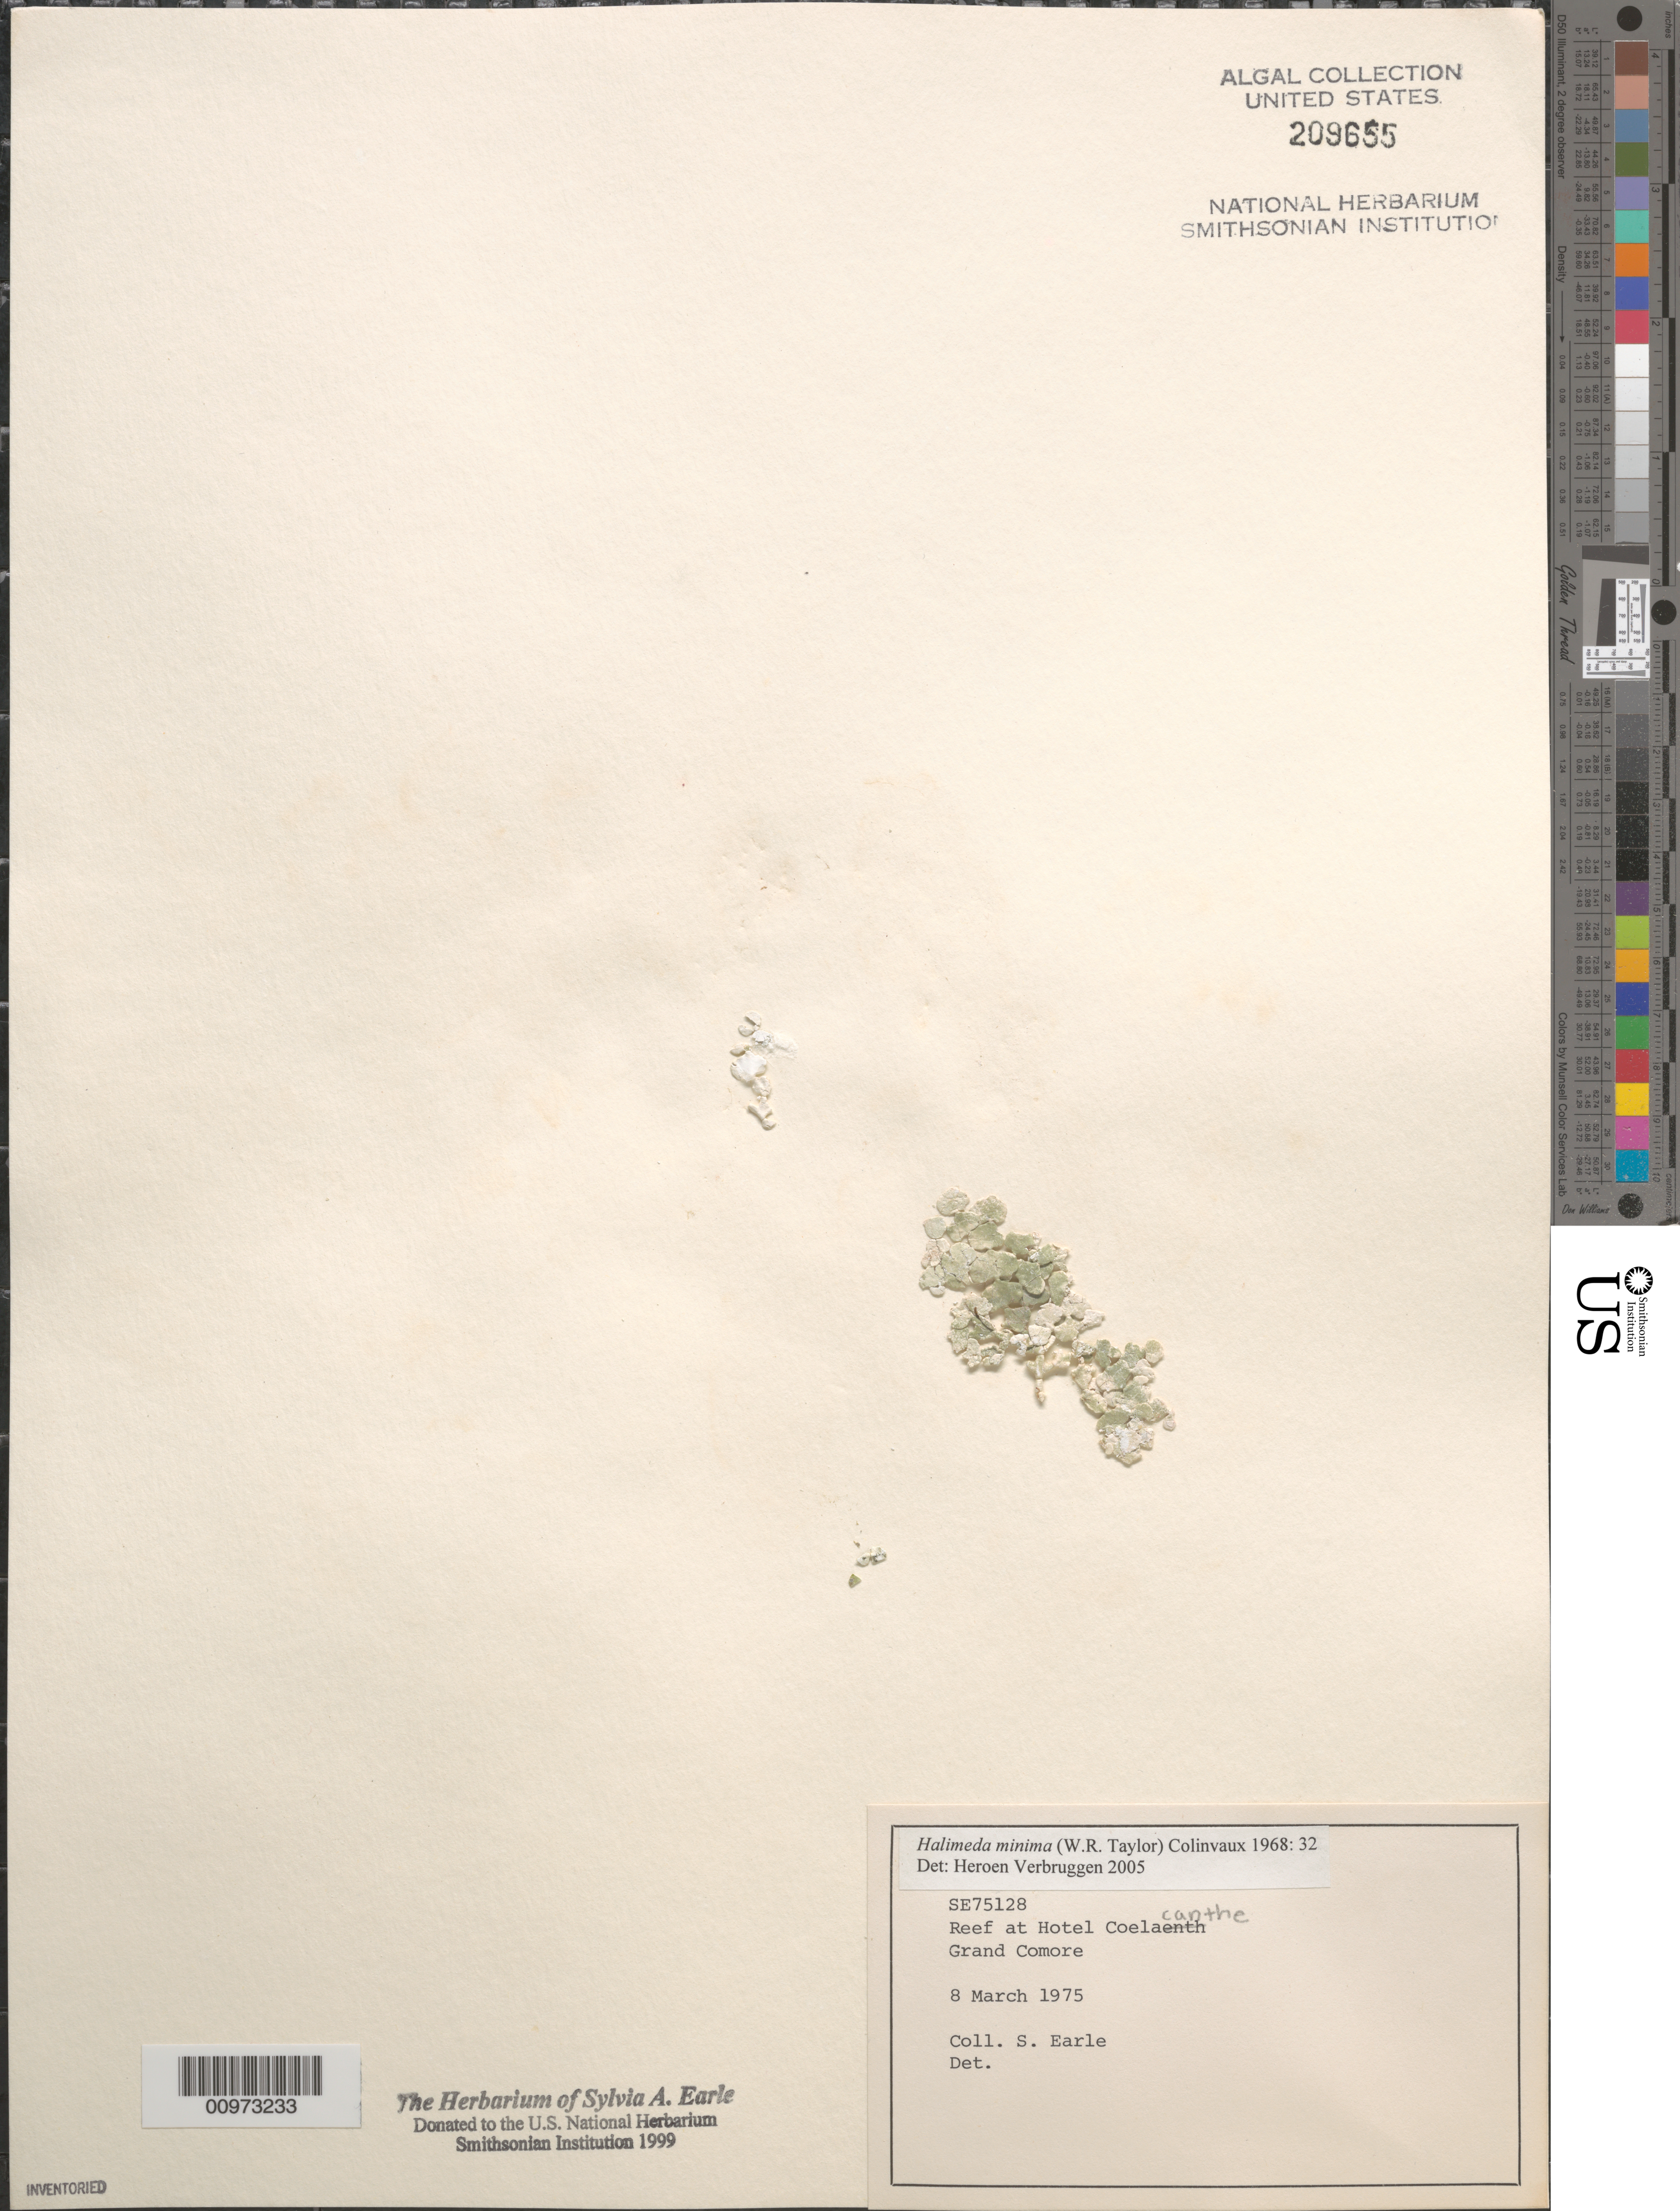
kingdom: Plantae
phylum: Chlorophyta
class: Ulvophyceae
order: Bryopsidales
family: Halimedaceae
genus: Halimeda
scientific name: Halimeda minima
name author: (W.R. Taylor) Hillis-Colinvaux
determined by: Verbruggen, H.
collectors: S. A. Earle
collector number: SE 75128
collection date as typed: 08 Mar 1975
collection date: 1975-03-08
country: Comoros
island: Grande Comore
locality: Reef at Hotel Coelacanthe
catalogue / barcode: US 209655